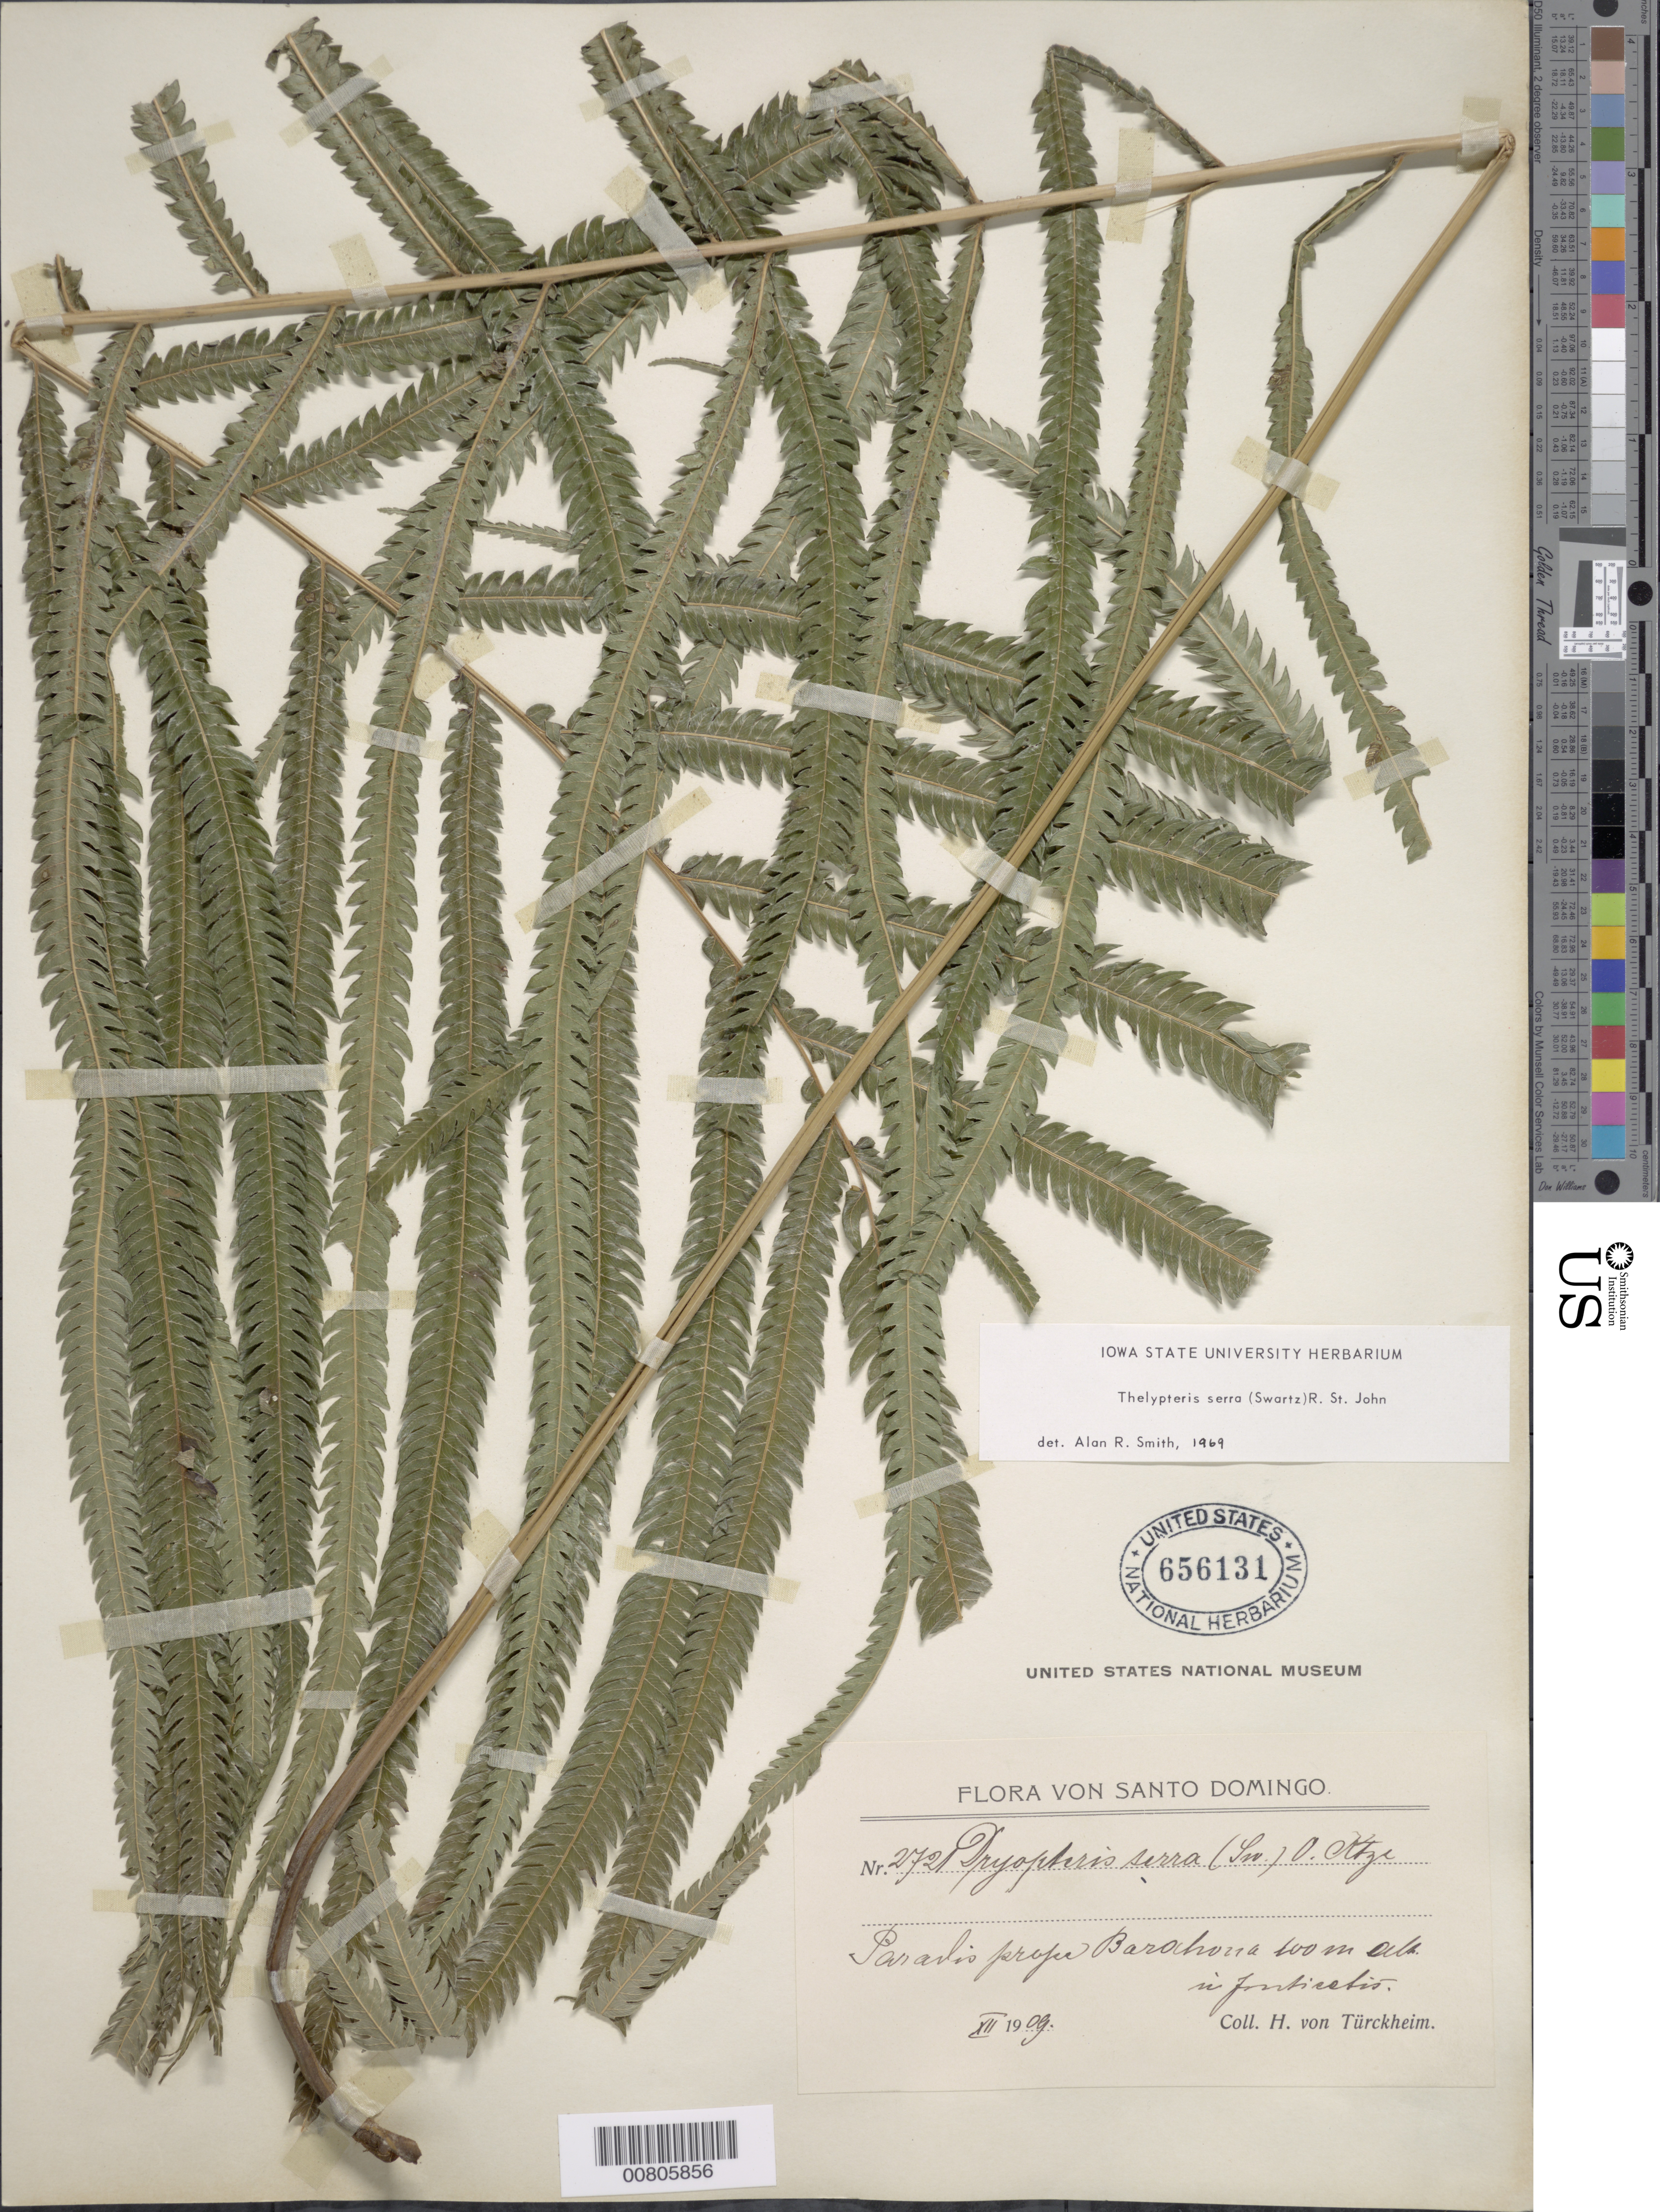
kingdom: Plantae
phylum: Tracheophyta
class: Polypodiopsida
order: Polypodiales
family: Thelypteridaceae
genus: Christella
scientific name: Christella serra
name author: (Sw.) Holttum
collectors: H. von Türckheim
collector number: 2721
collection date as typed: Dec 1909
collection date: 1909-12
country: Dominican Republic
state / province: Barahona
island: Hispaniola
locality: Paradis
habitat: In fruticetis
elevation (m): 500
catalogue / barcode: US 656131